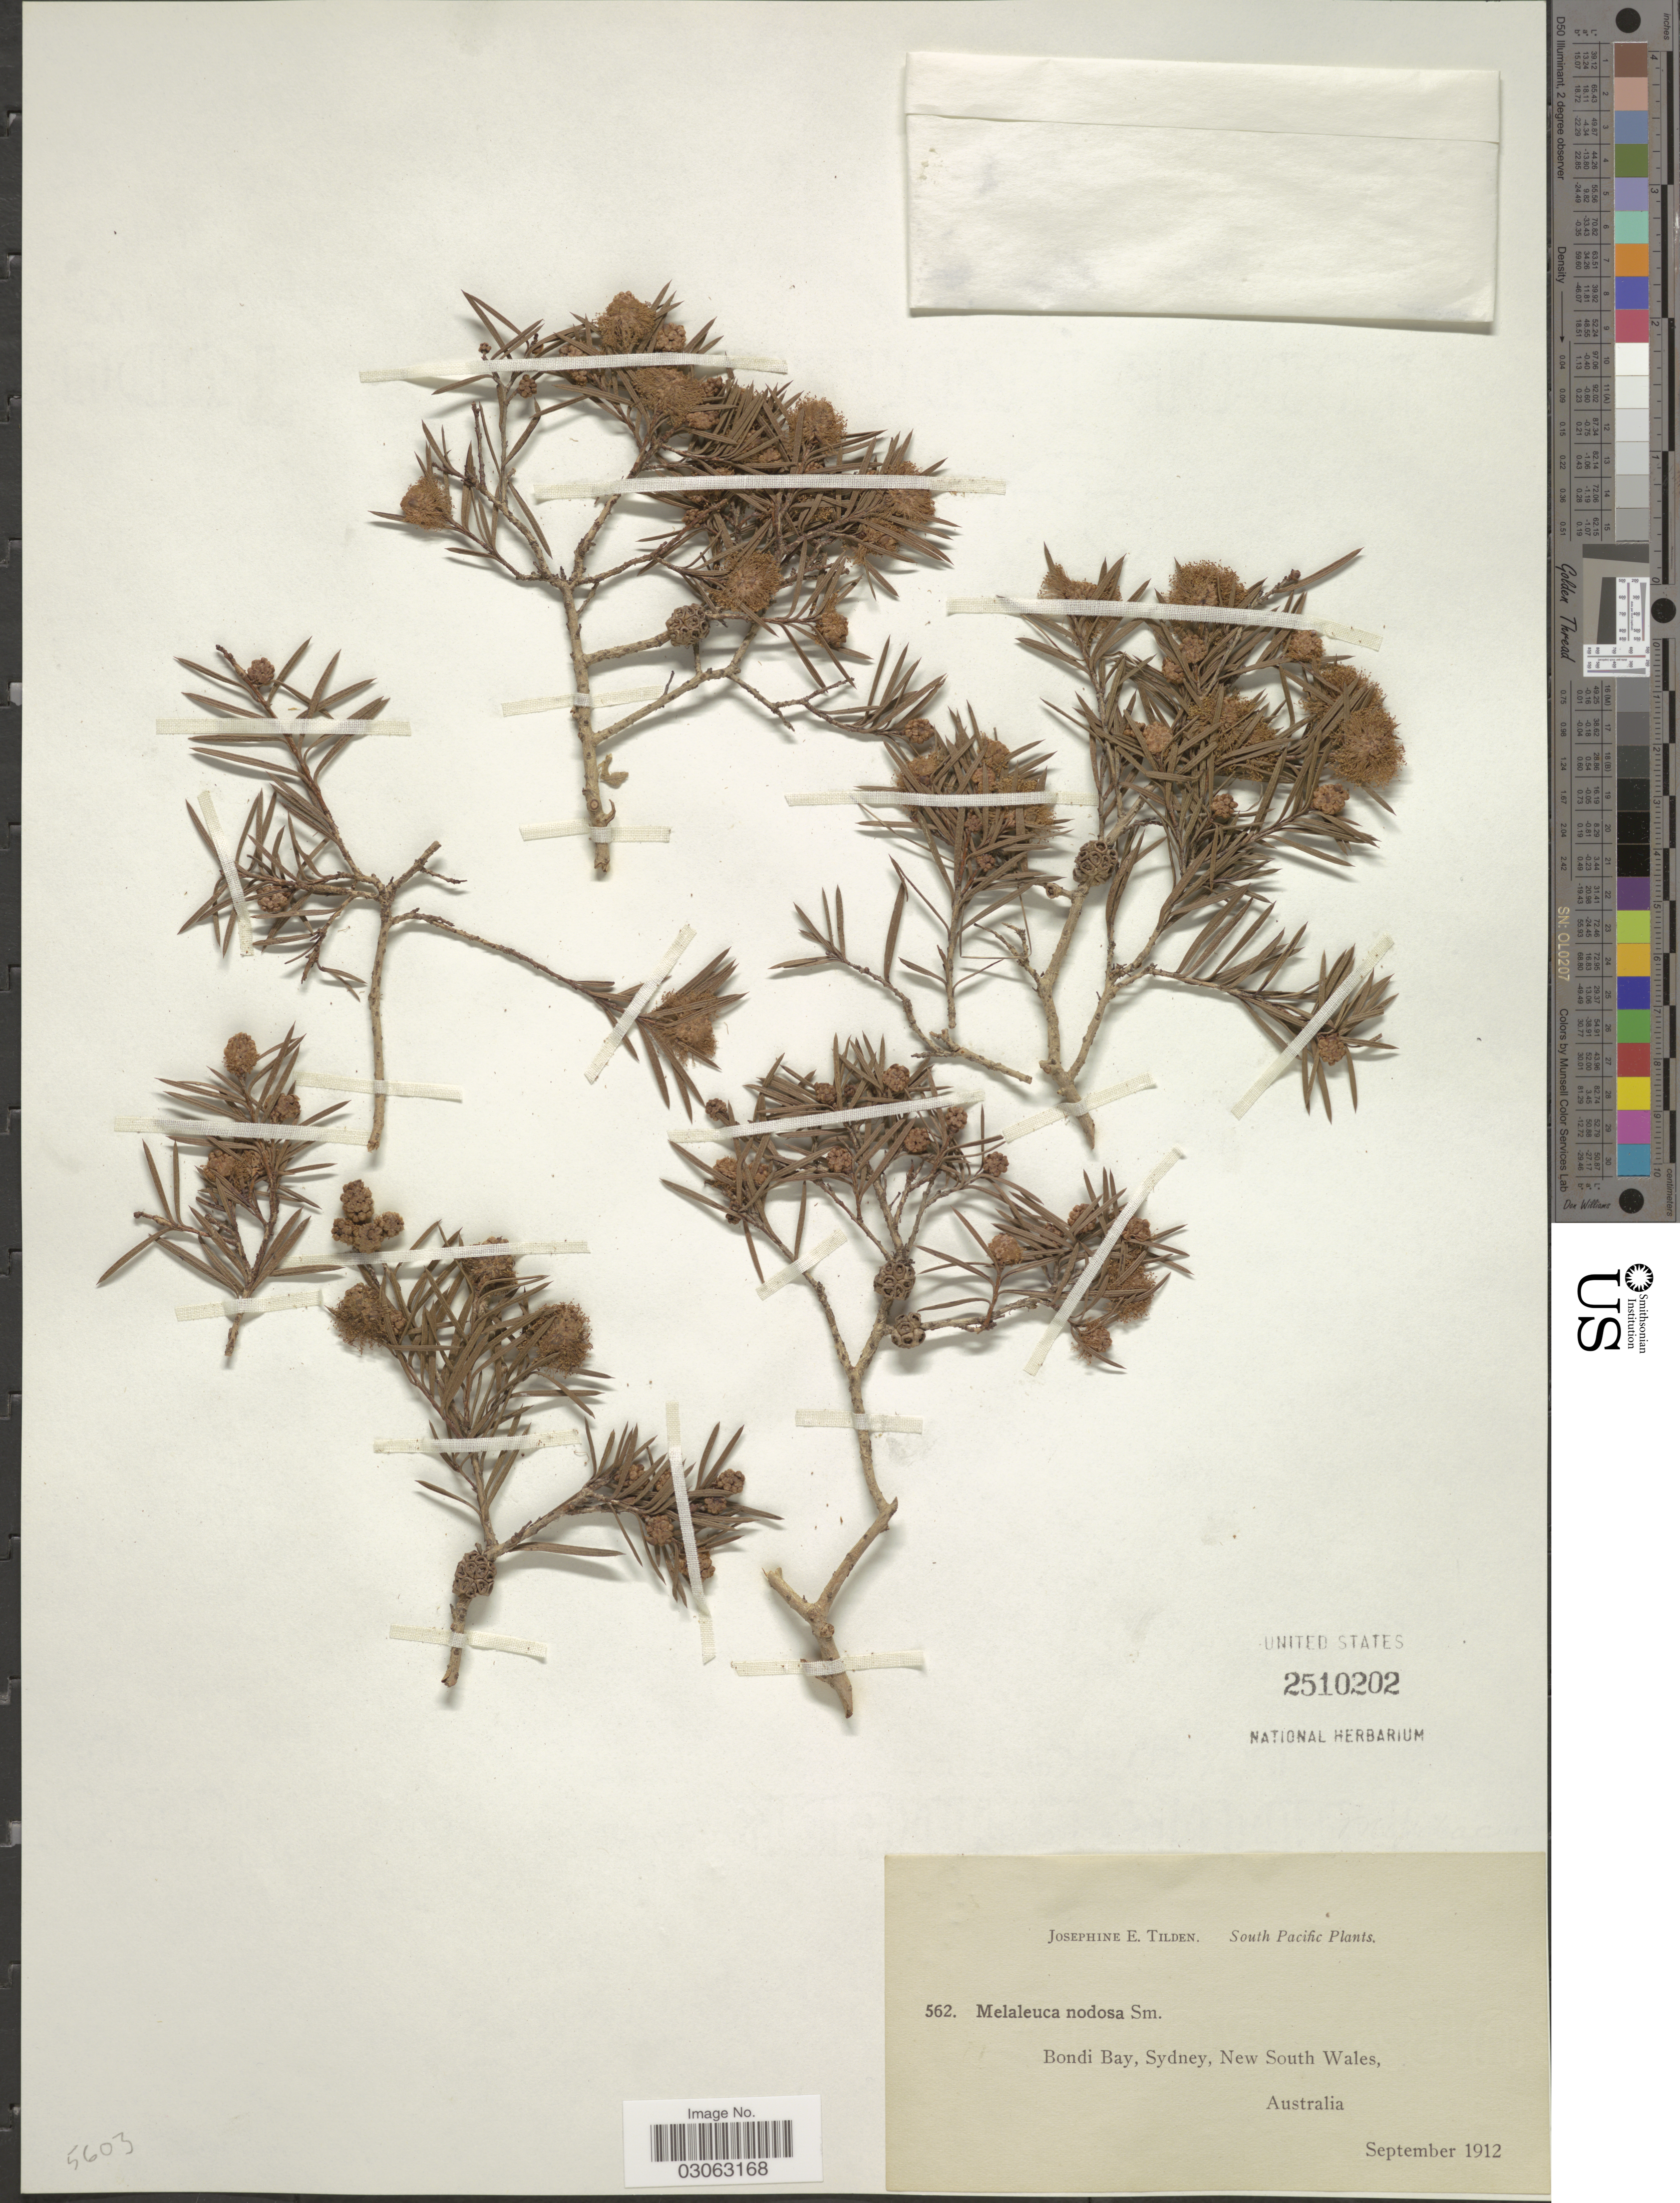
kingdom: Plantae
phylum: Tracheophyta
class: Magnoliopsida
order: Myrtales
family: Myrtaceae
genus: Melaleuca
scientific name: Melaleuca nodosa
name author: (Sol. ex Gaertn.) Sm.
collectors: J. E. Tilden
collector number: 562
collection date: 1912-09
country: Australia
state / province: New South Wales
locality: South Pacific. Bondi Bay, Sydney.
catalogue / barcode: US 2510202